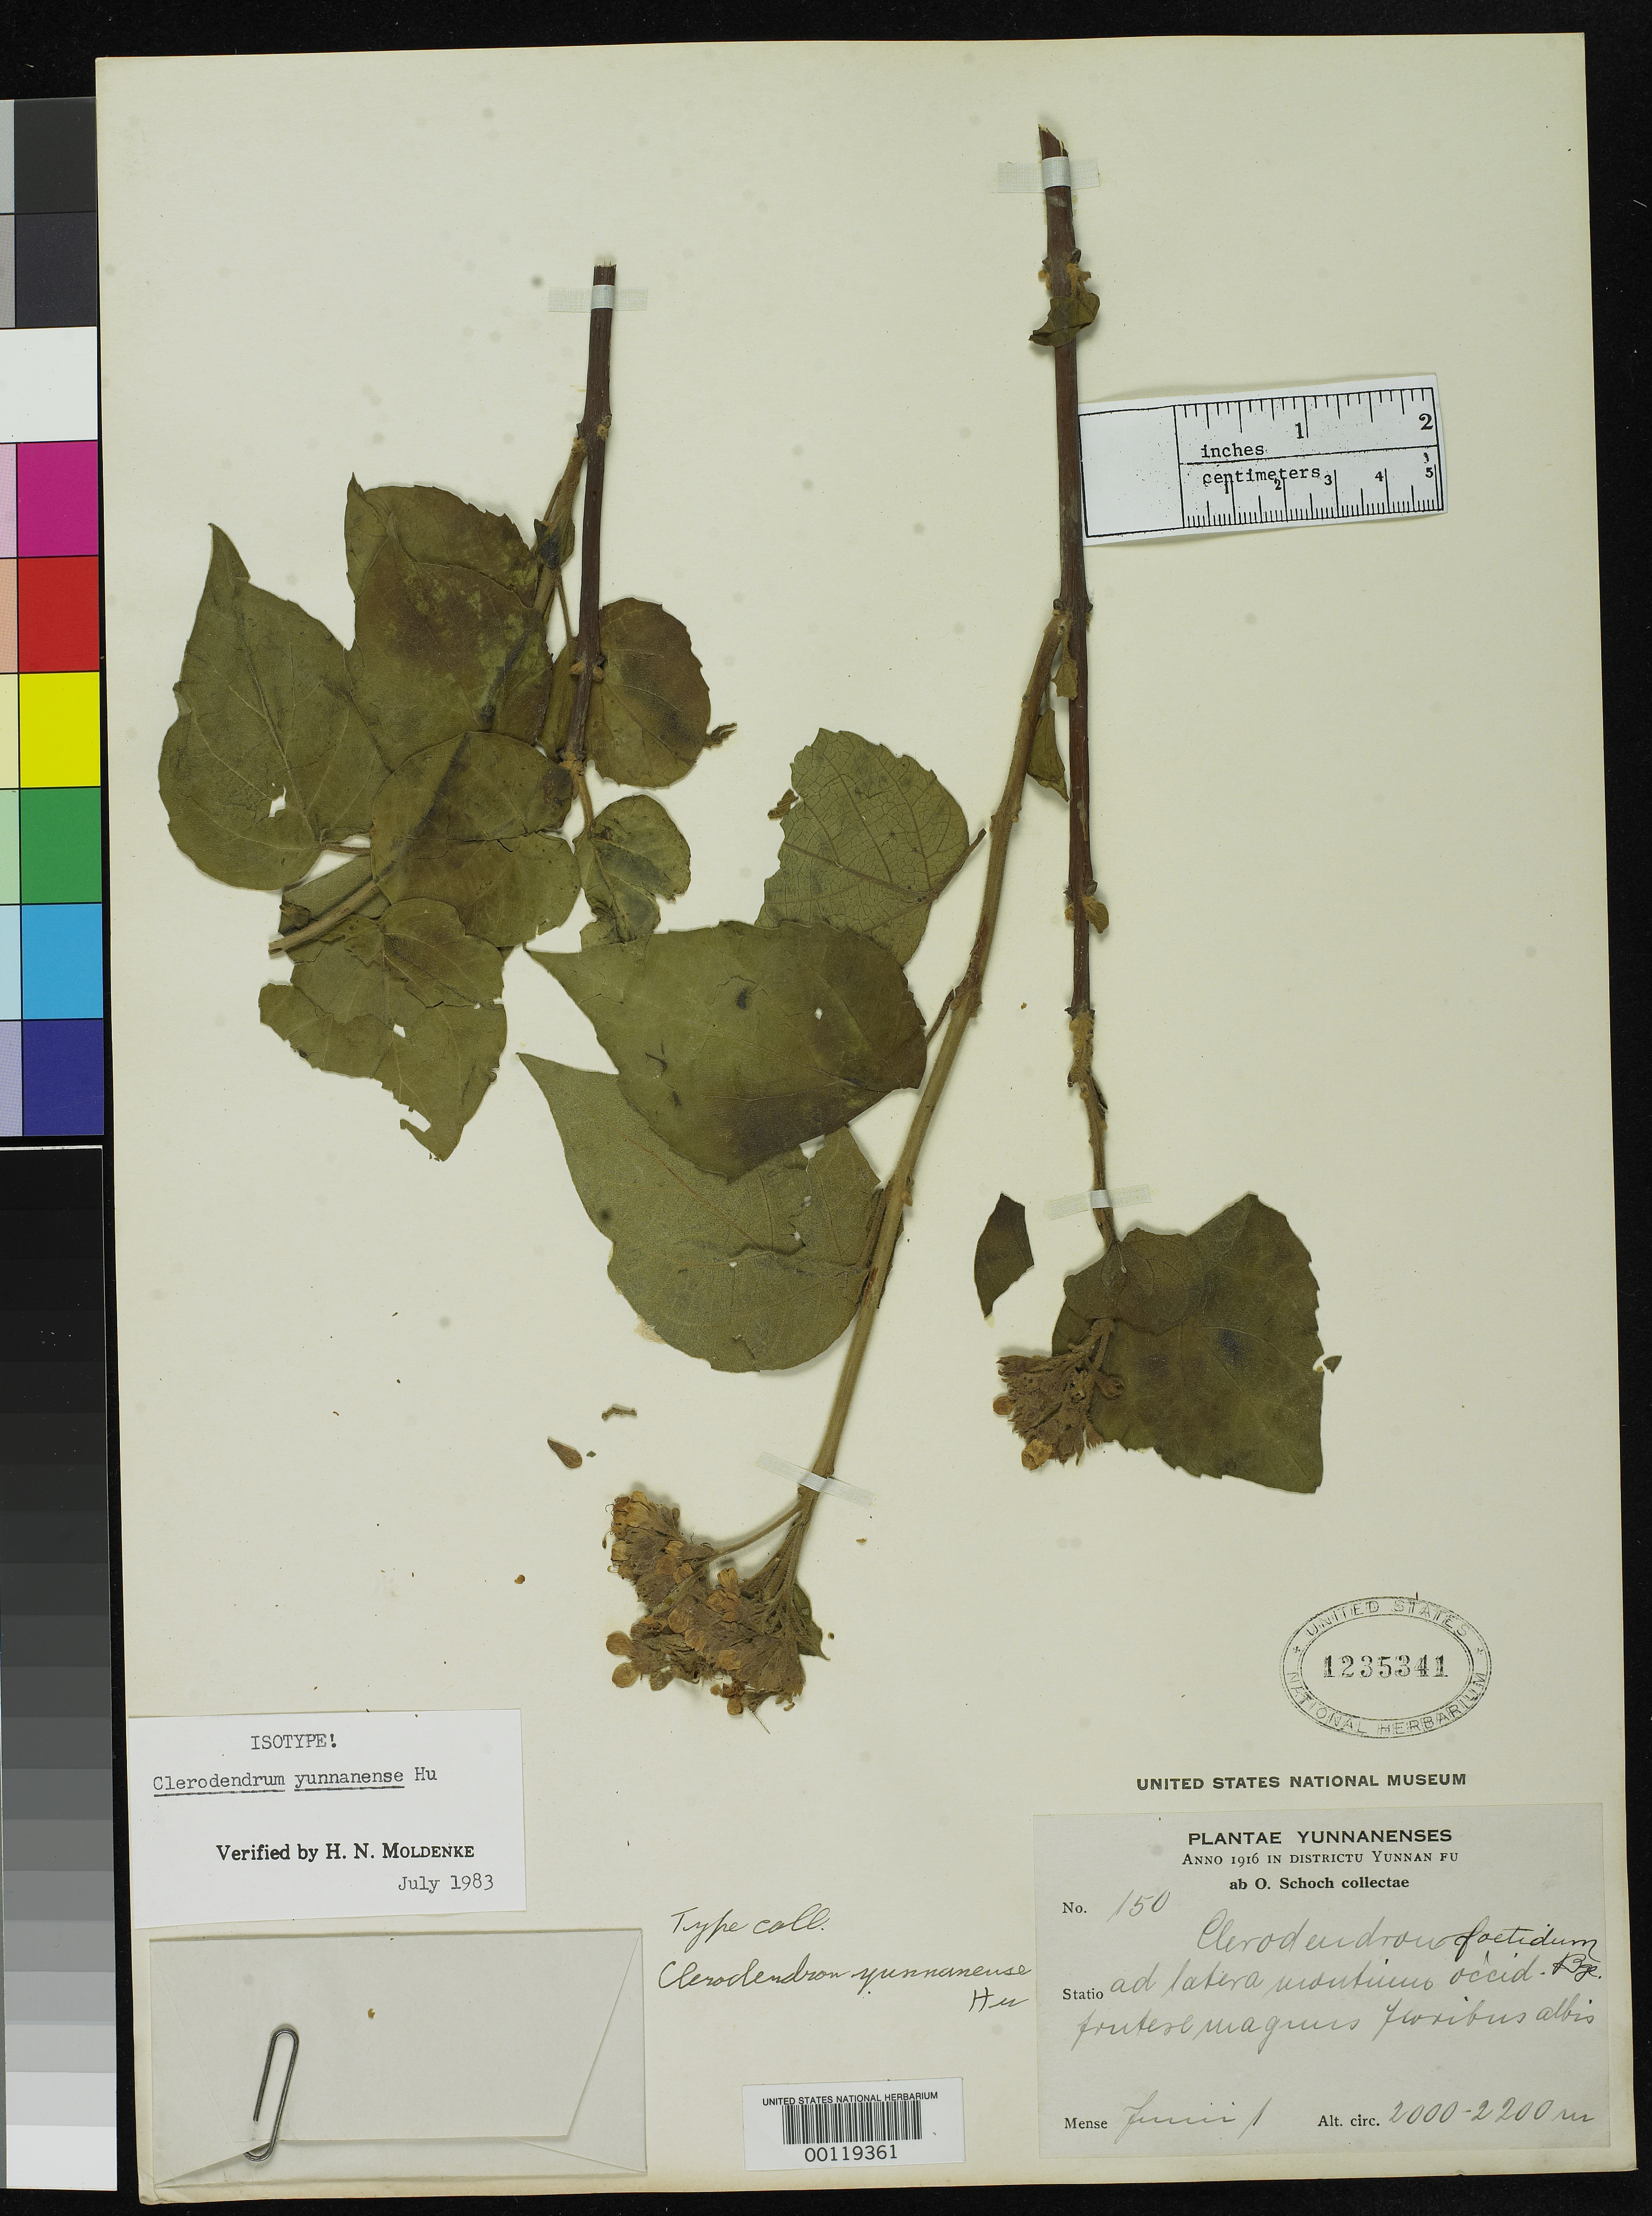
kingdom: Plantae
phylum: Tracheophyta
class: Magnoliopsida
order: Lamiales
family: Lamiaceae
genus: Clerodendrum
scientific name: Clerodendrum yunnanense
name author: S.Y. Hu in Hand.-Mazz.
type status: Isotype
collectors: O. Schoch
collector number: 150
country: China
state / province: Yunnan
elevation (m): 2000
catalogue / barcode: US 1235341